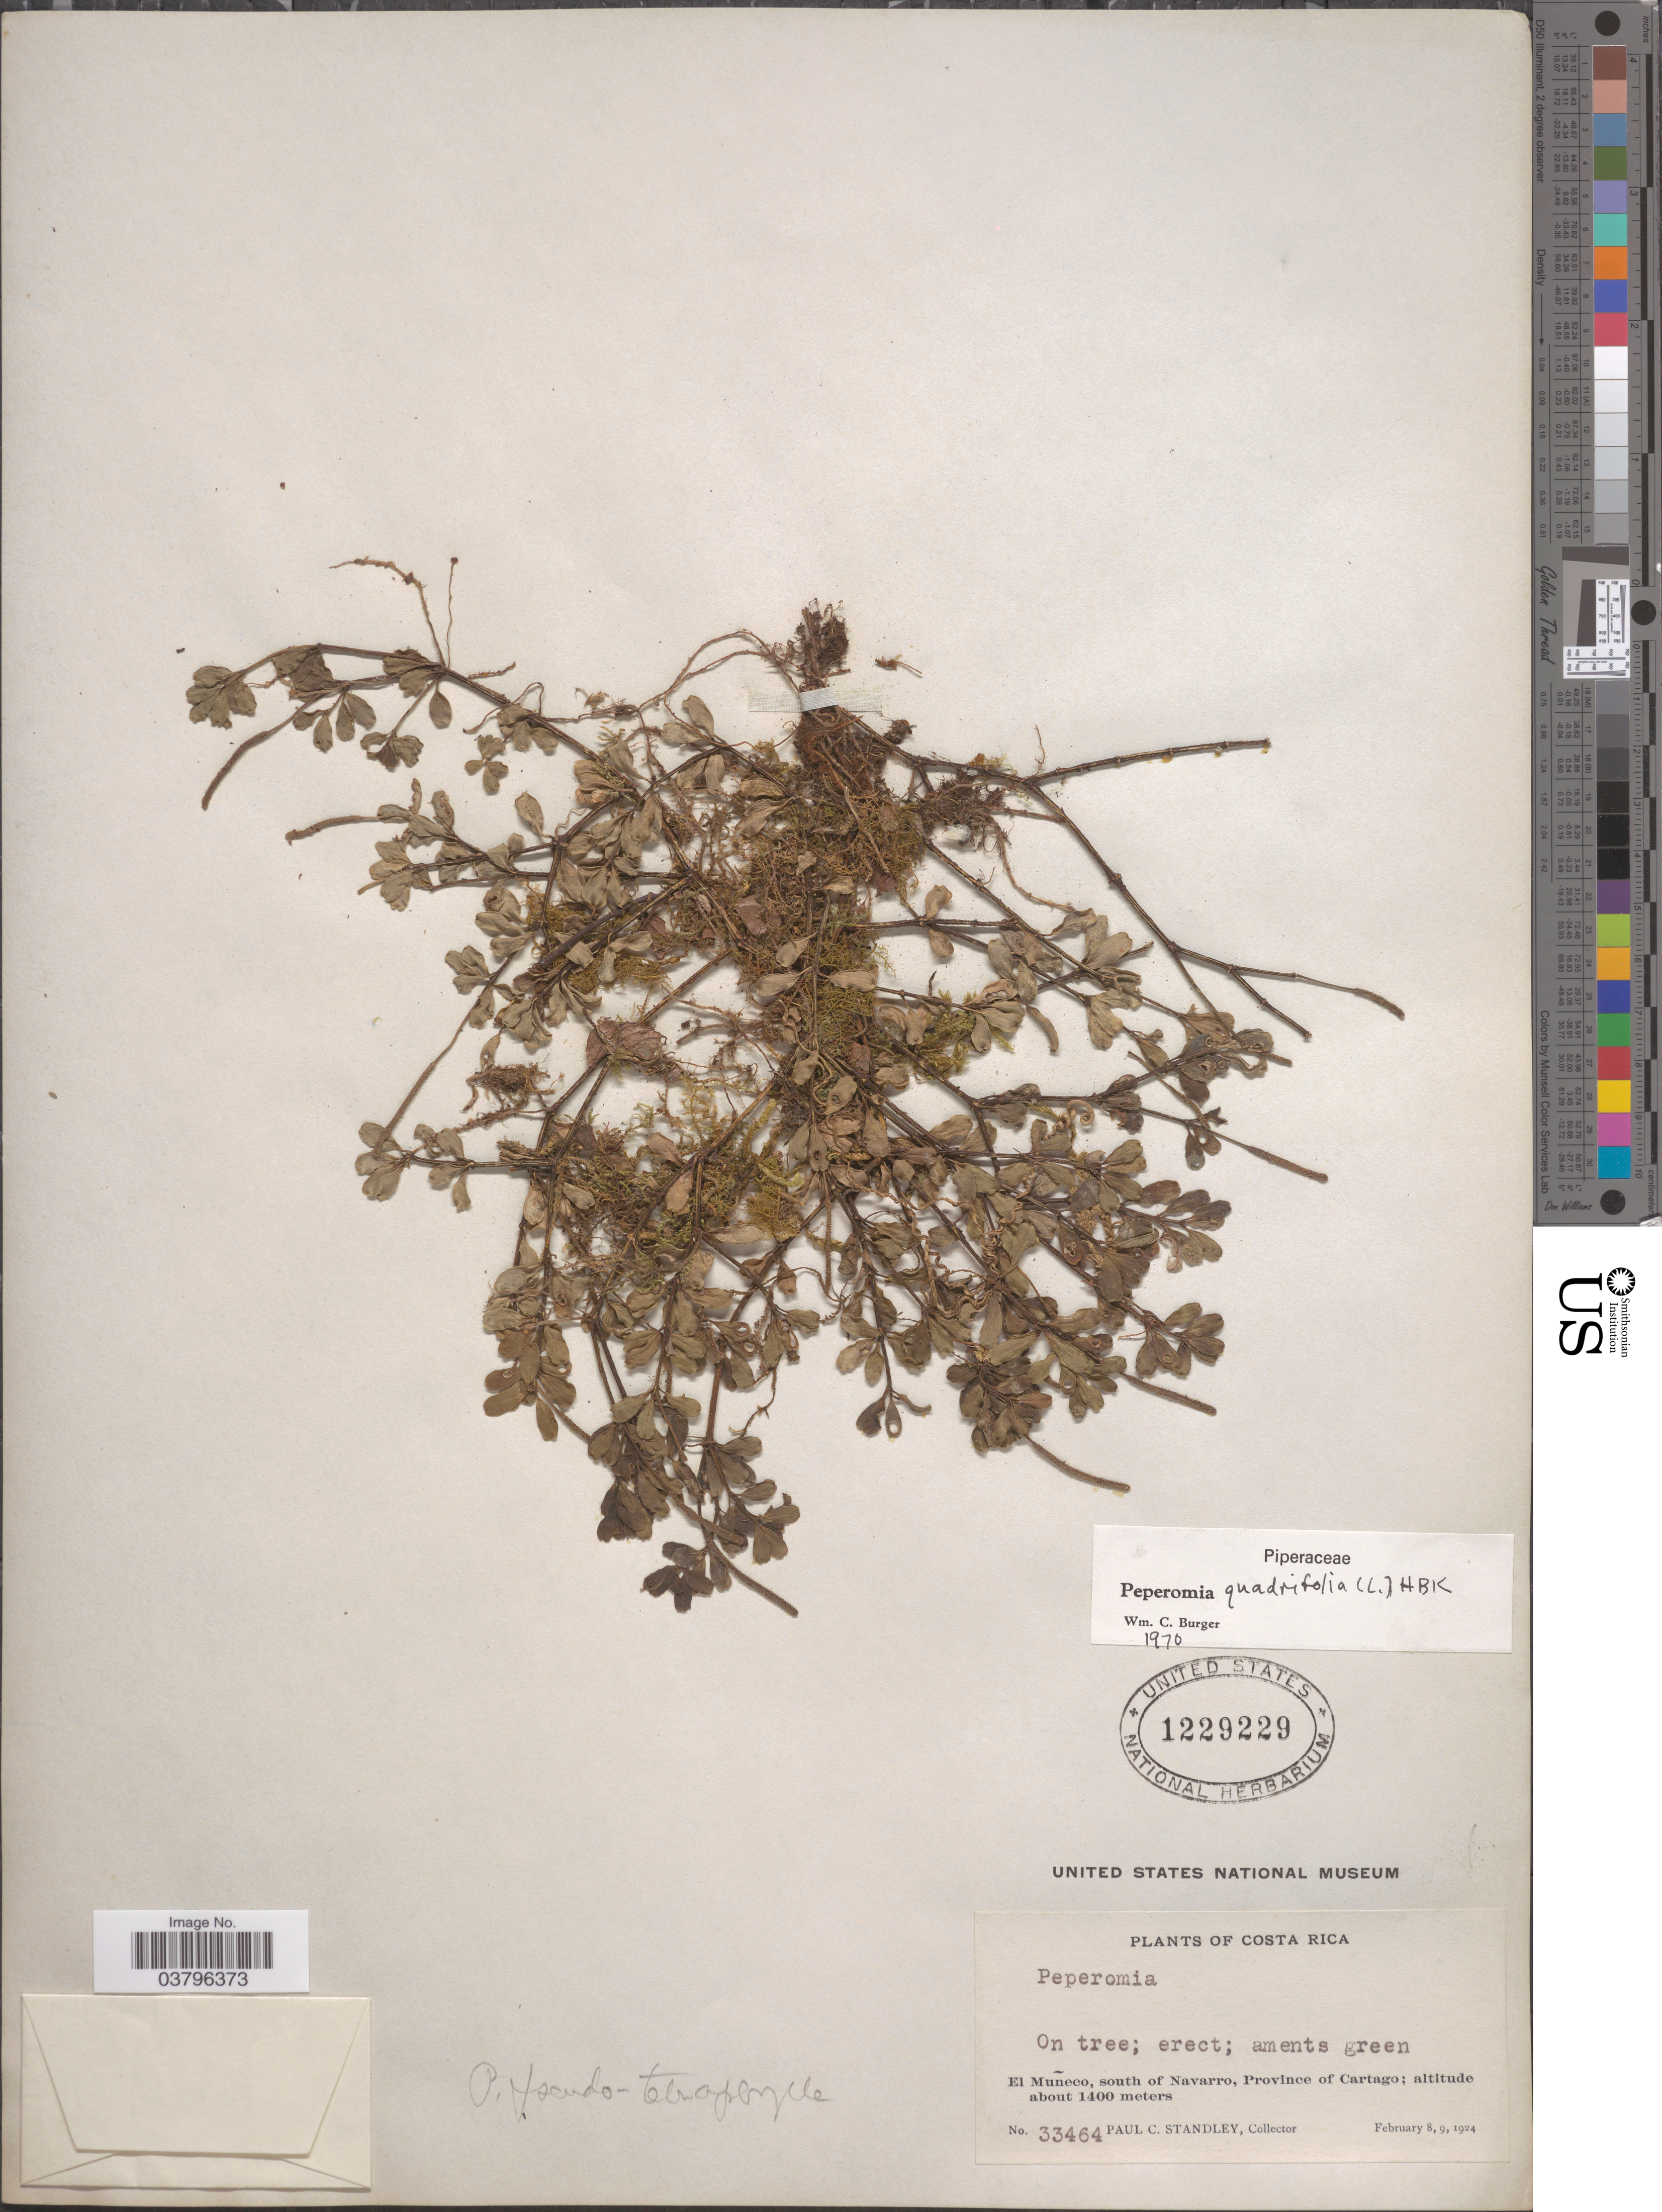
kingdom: Plantae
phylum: Tracheophyta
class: Magnoliopsida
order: Piperales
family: Piperaceae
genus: Peperomia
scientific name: Peperomia quadrifolia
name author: (L.) Kunth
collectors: P. C. Standley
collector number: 33464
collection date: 1924-02-08/1924-02-09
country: Costa Rica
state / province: Cartago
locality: El Muñeco, south of Navarro.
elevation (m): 1400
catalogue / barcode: US 1229229